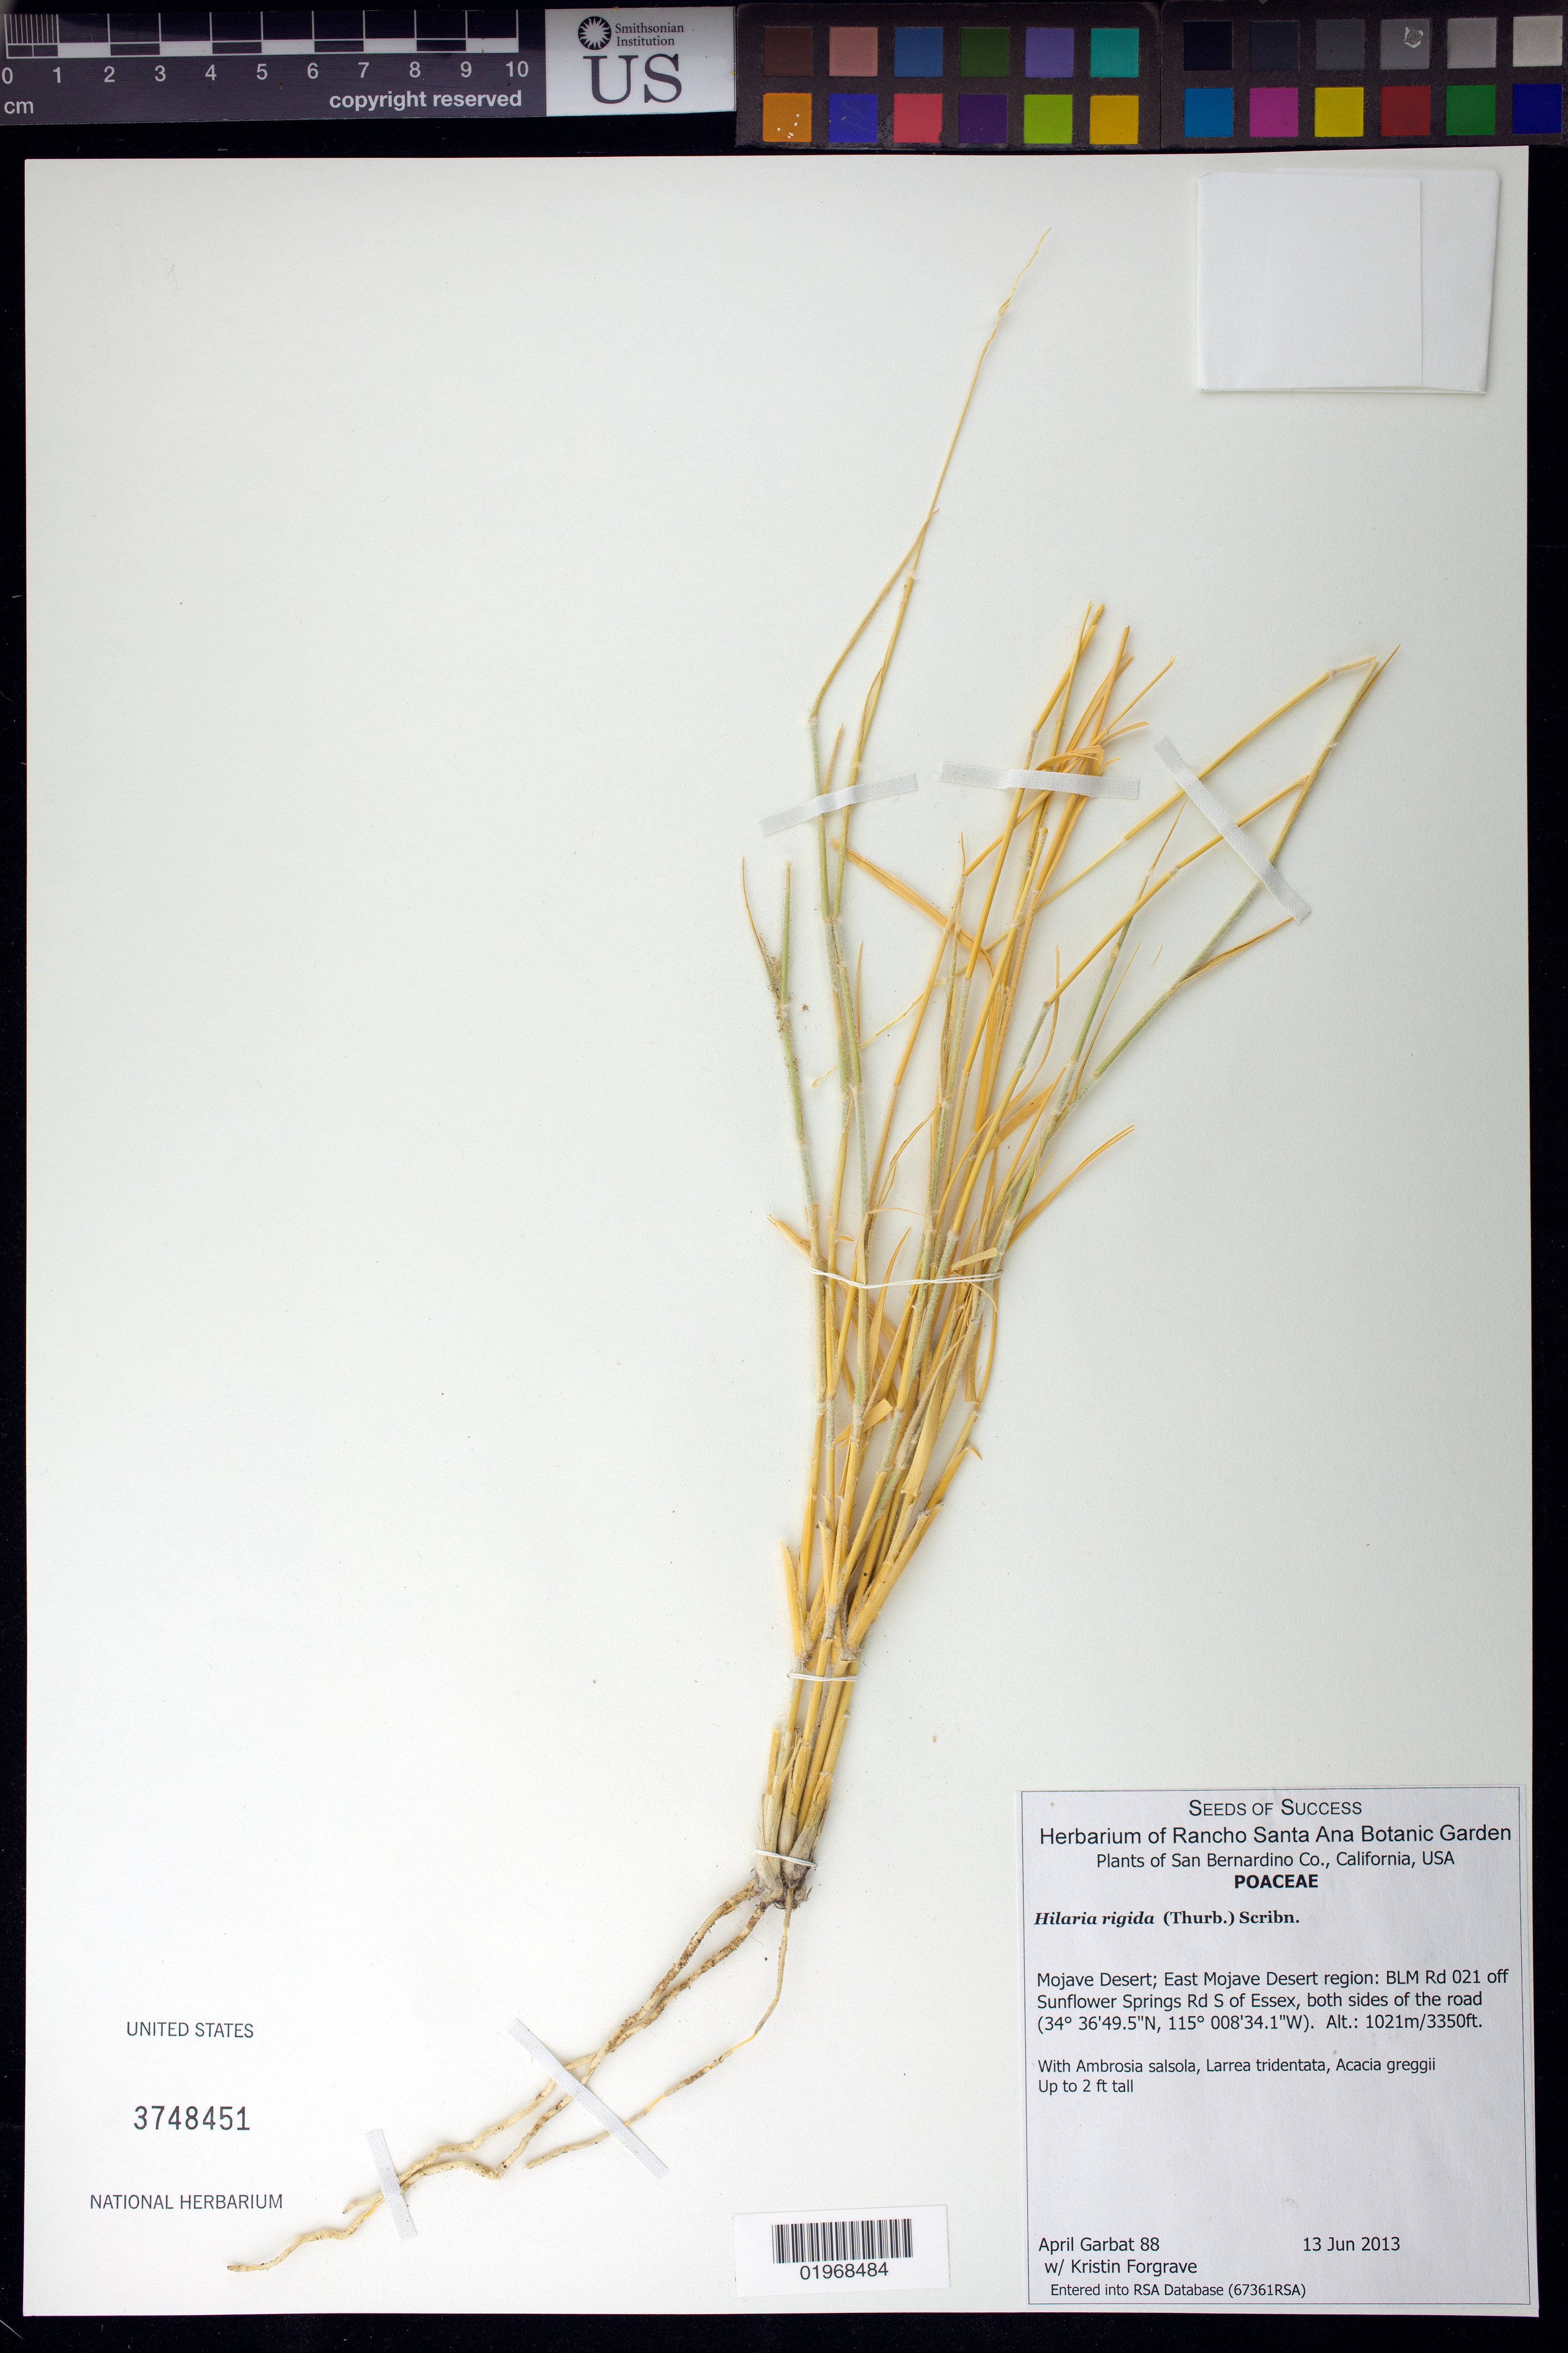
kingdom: Plantae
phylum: Tracheophyta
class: Liliopsida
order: Poales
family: Poaceae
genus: Hilaria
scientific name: Hilaria rigida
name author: (Thurb.) Benth. ex Scribn.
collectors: A. Garbat & K. Forgrave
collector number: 88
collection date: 2013-06-13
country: United States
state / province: California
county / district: San Bernardino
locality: Mojave Desert, BLM Rd 021 off Sunflower Springs Rd S of Essex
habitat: With Ambrosia salsola, Larrea tridentata, Acacia gregii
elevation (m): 1021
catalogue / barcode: US 3748451